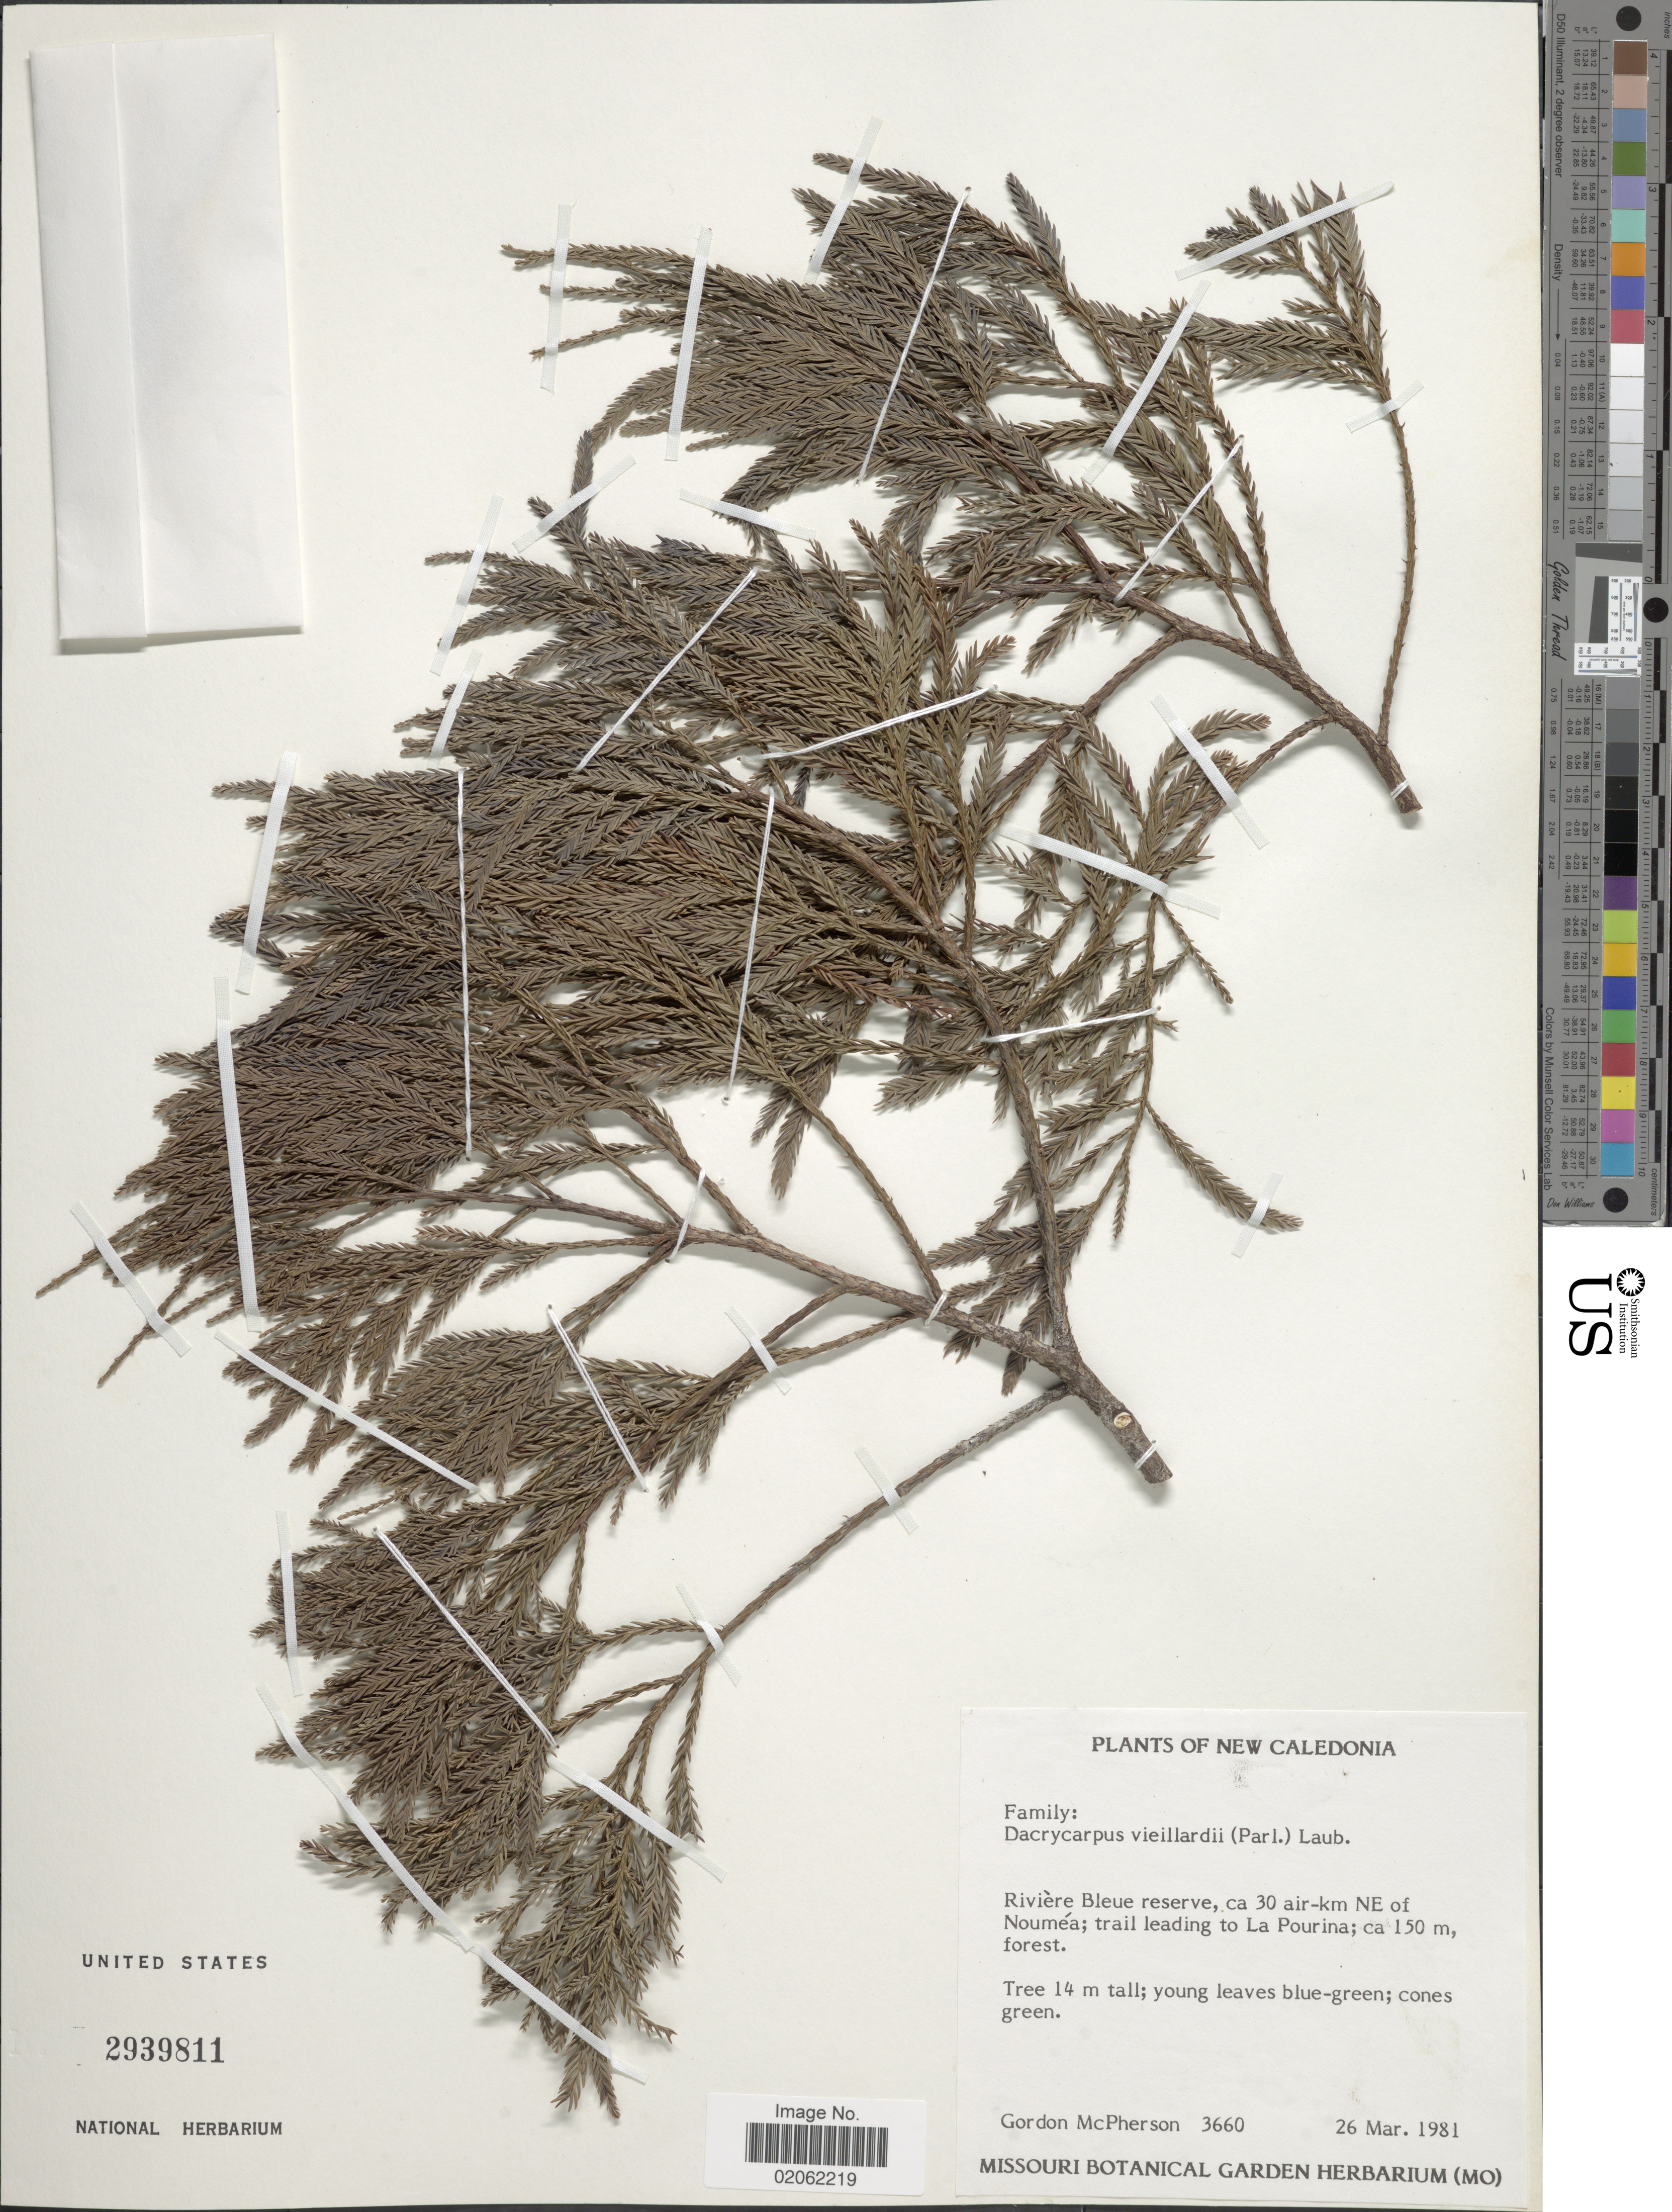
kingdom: Plantae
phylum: Tracheophyta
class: Pinopsida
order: Pinales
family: Podocarpaceae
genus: Dacrycarpus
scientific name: Dacrycarpus vieillardii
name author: (Parl.) de Laub.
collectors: G. D. McPherson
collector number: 3660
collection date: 1981-03-26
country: New Caledonia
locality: Rivière Bleue reserve, ca 30 air-km NE of Nouméa; trail to La Pourina, forest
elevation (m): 150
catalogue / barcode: US 2939811